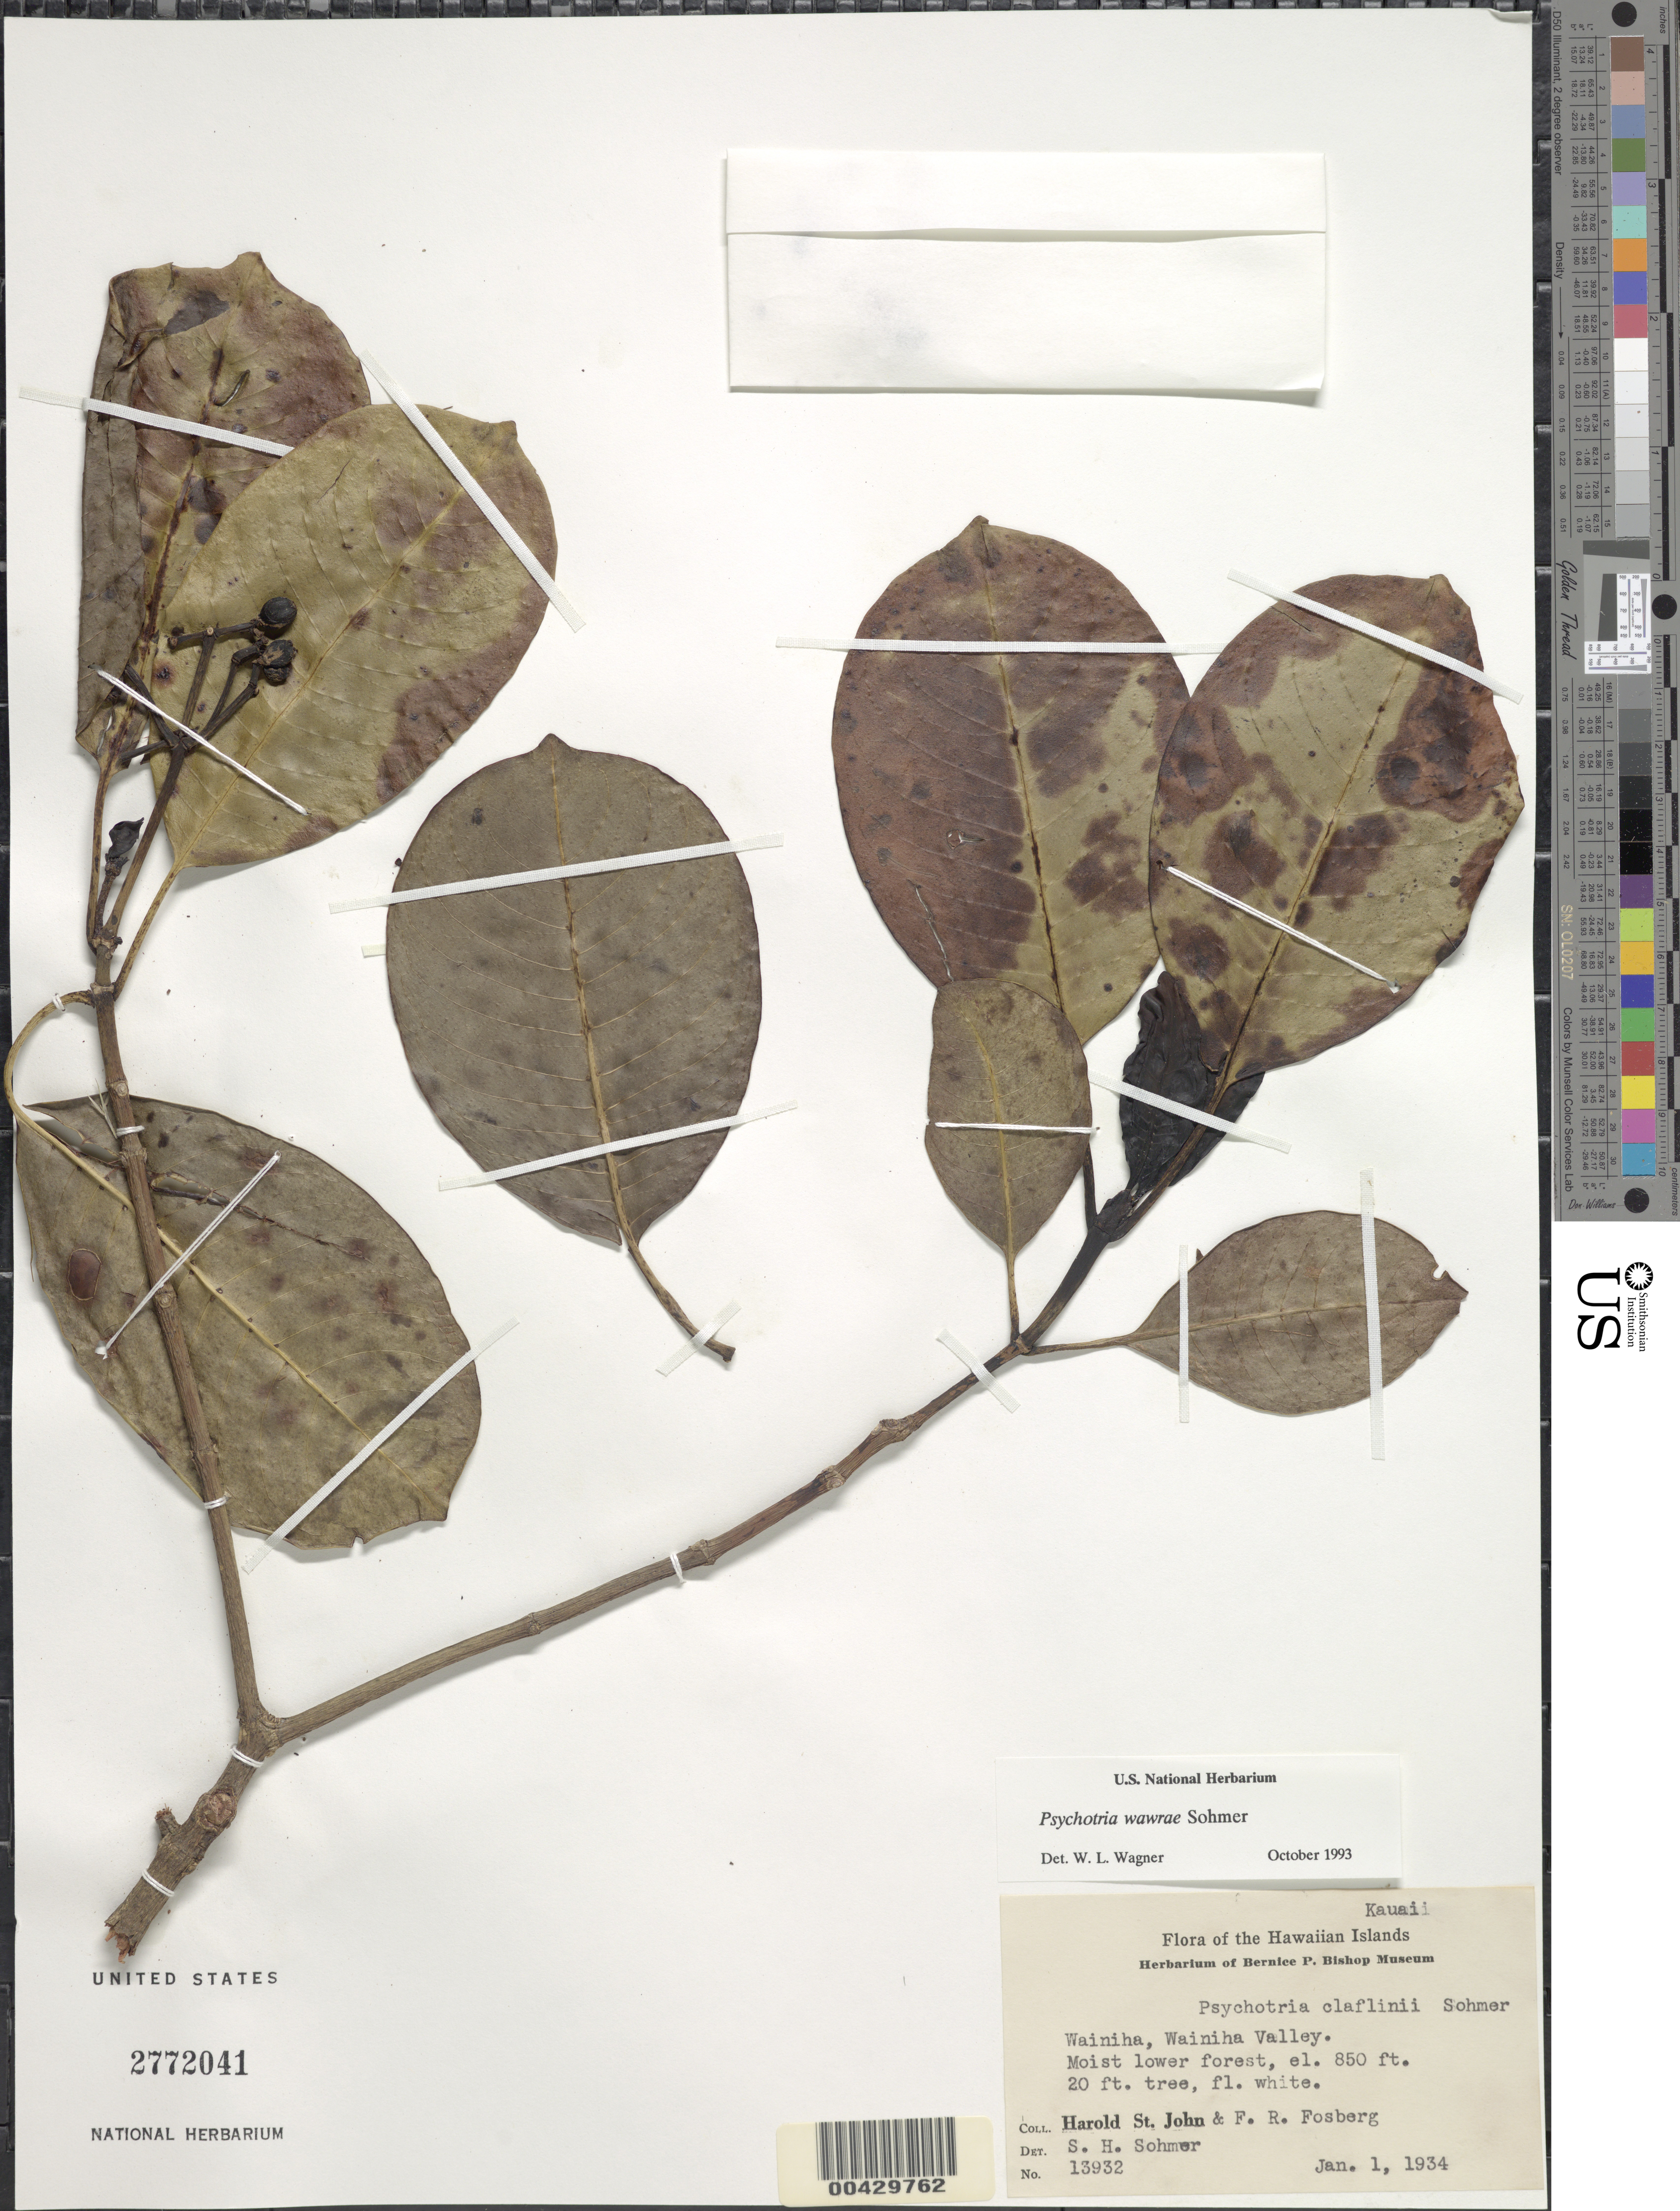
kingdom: Plantae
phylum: Tracheophyta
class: Magnoliopsida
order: Gentianales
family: Rubiaceae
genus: Psychotria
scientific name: Psychotria wawrae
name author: Sohmer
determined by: Wagner, W. L., (BOT), Smithsonian Institution - National Museum of Natural History (UNITED STATES)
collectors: H. St. John & F. R. Fosberg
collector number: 13932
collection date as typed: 1 Jan 1934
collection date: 1934-01-01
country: United States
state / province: Hawaii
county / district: Kauai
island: Kaua'i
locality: Wainiha, Wainiha Valley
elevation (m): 259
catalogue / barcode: US 2772041